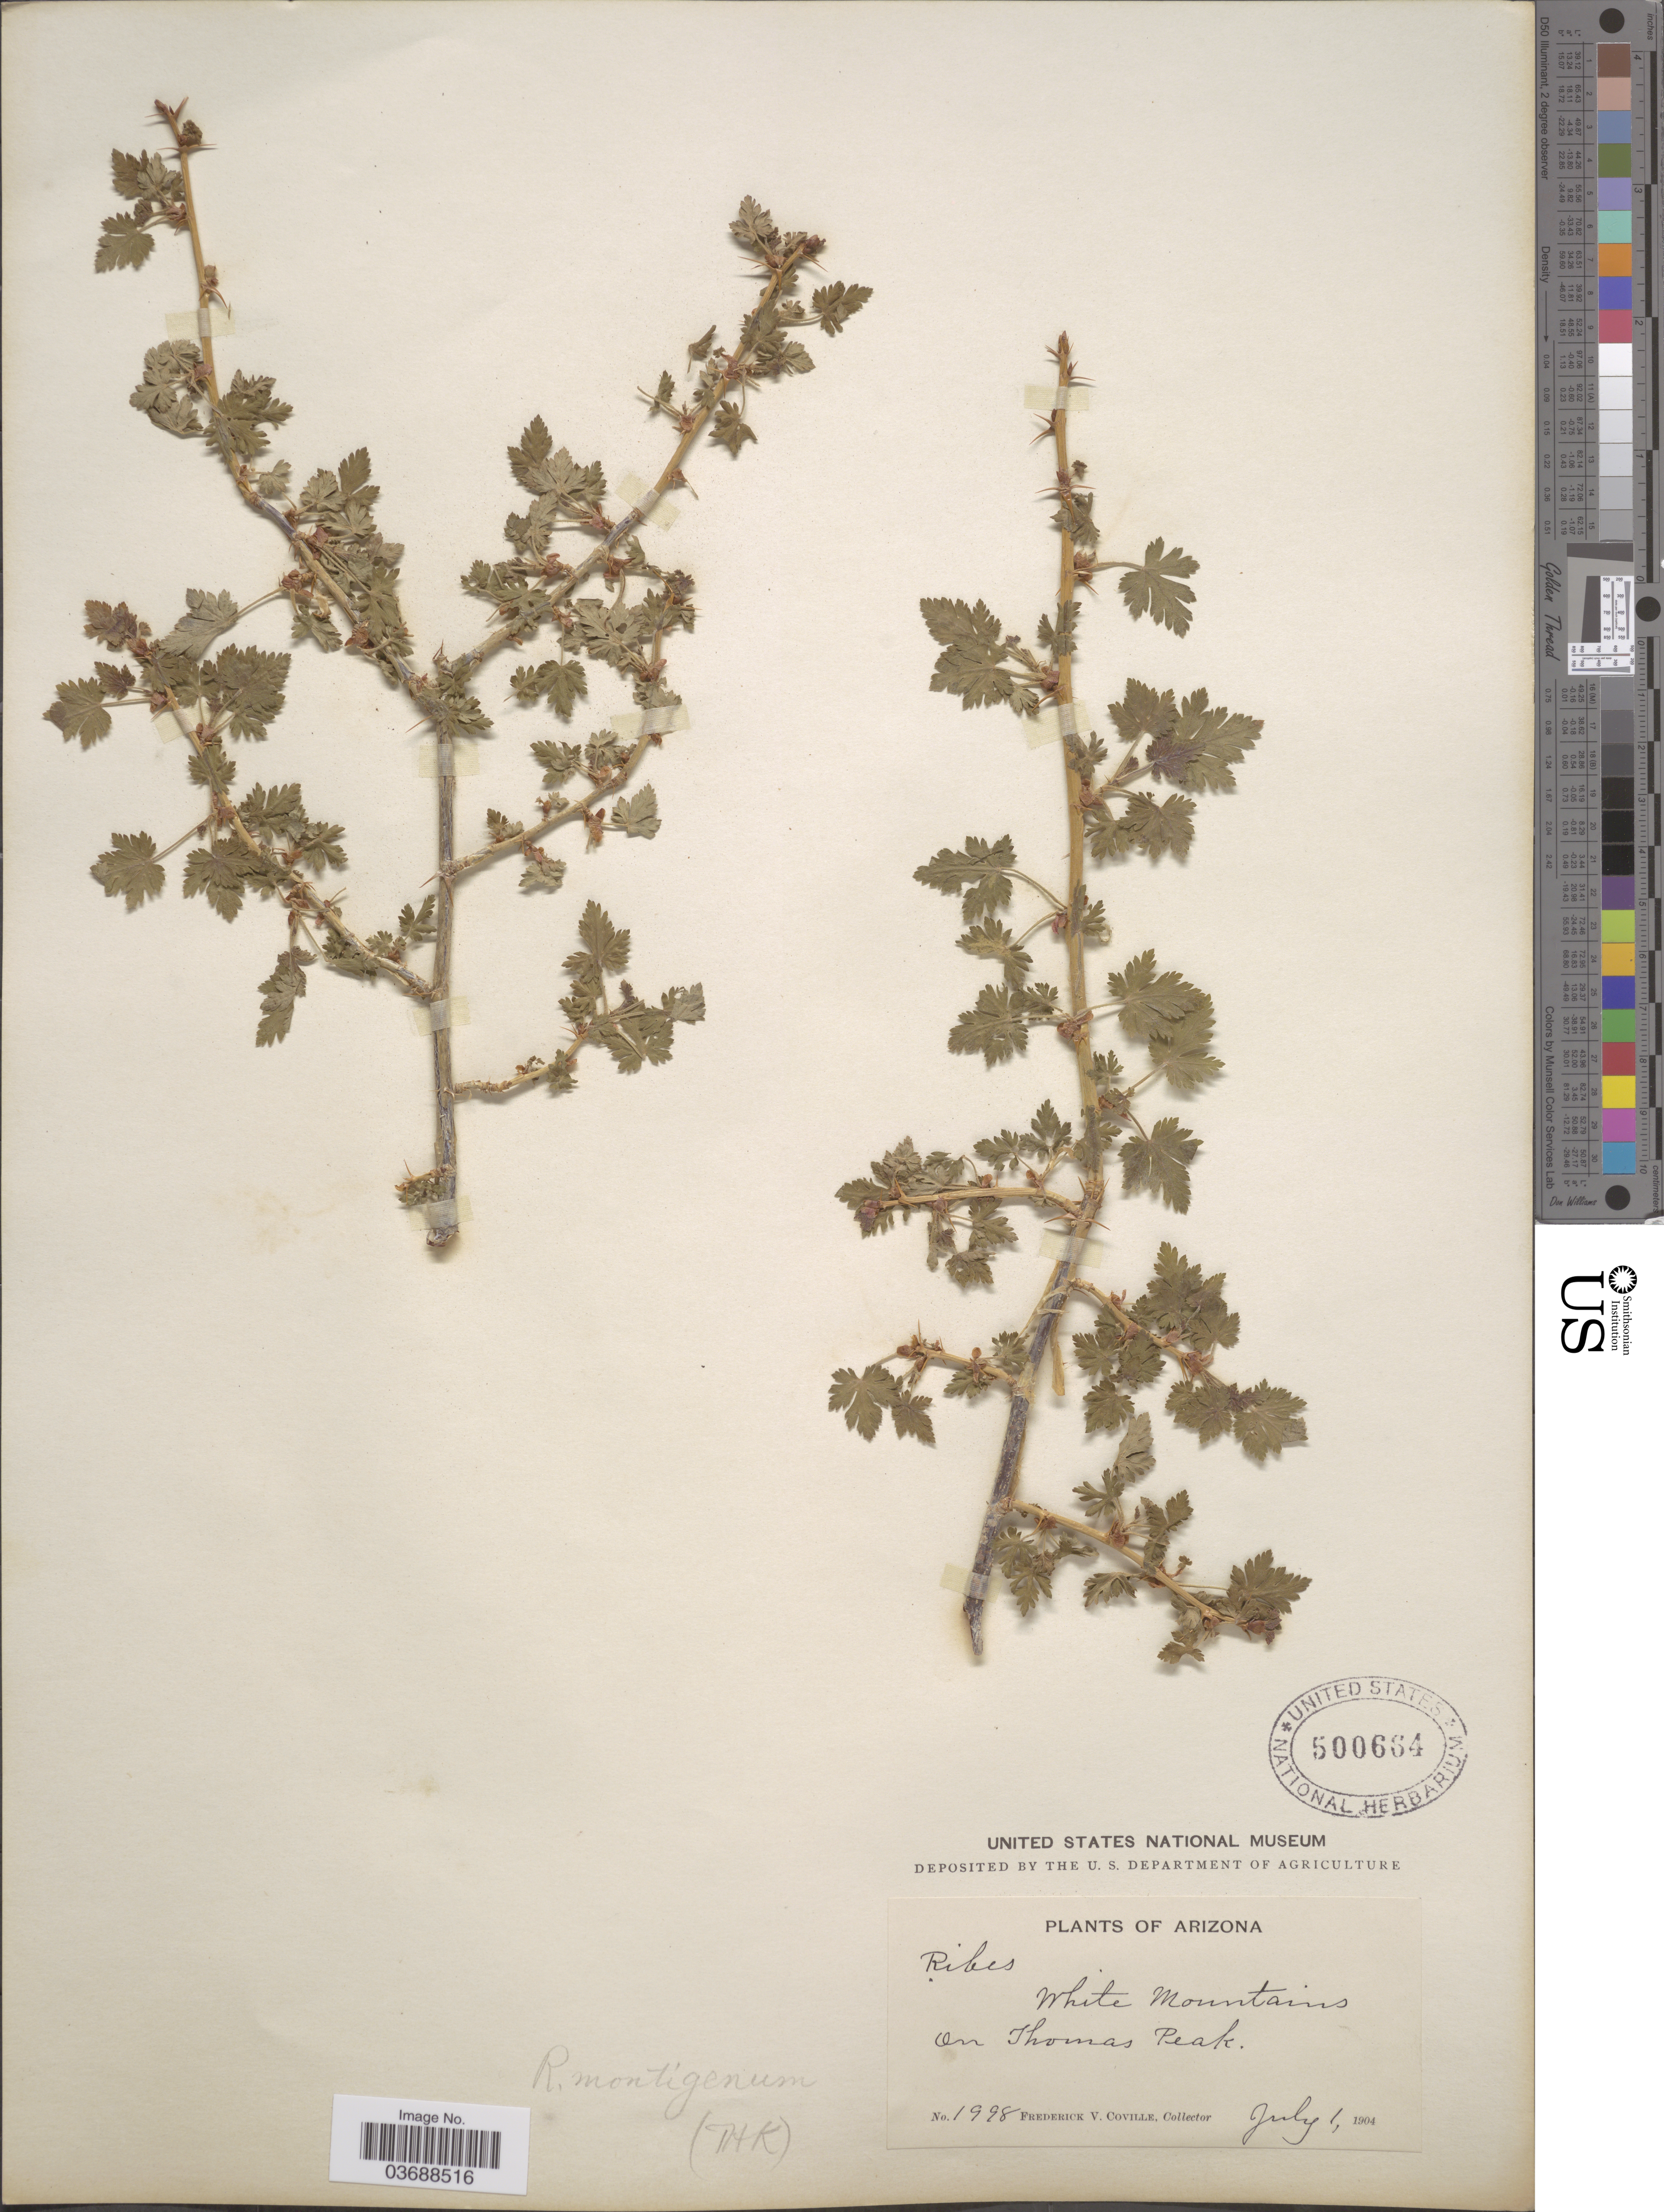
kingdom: Plantae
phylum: Tracheophyta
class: Magnoliopsida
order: Saxifragales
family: Grossulariaceae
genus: Ribes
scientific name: Ribes montigenum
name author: McClatchie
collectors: F. V. Coville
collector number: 1998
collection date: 1904-07-01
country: United States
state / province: Arizona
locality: White Mountains, On Thomas Peak.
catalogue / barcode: US 500664